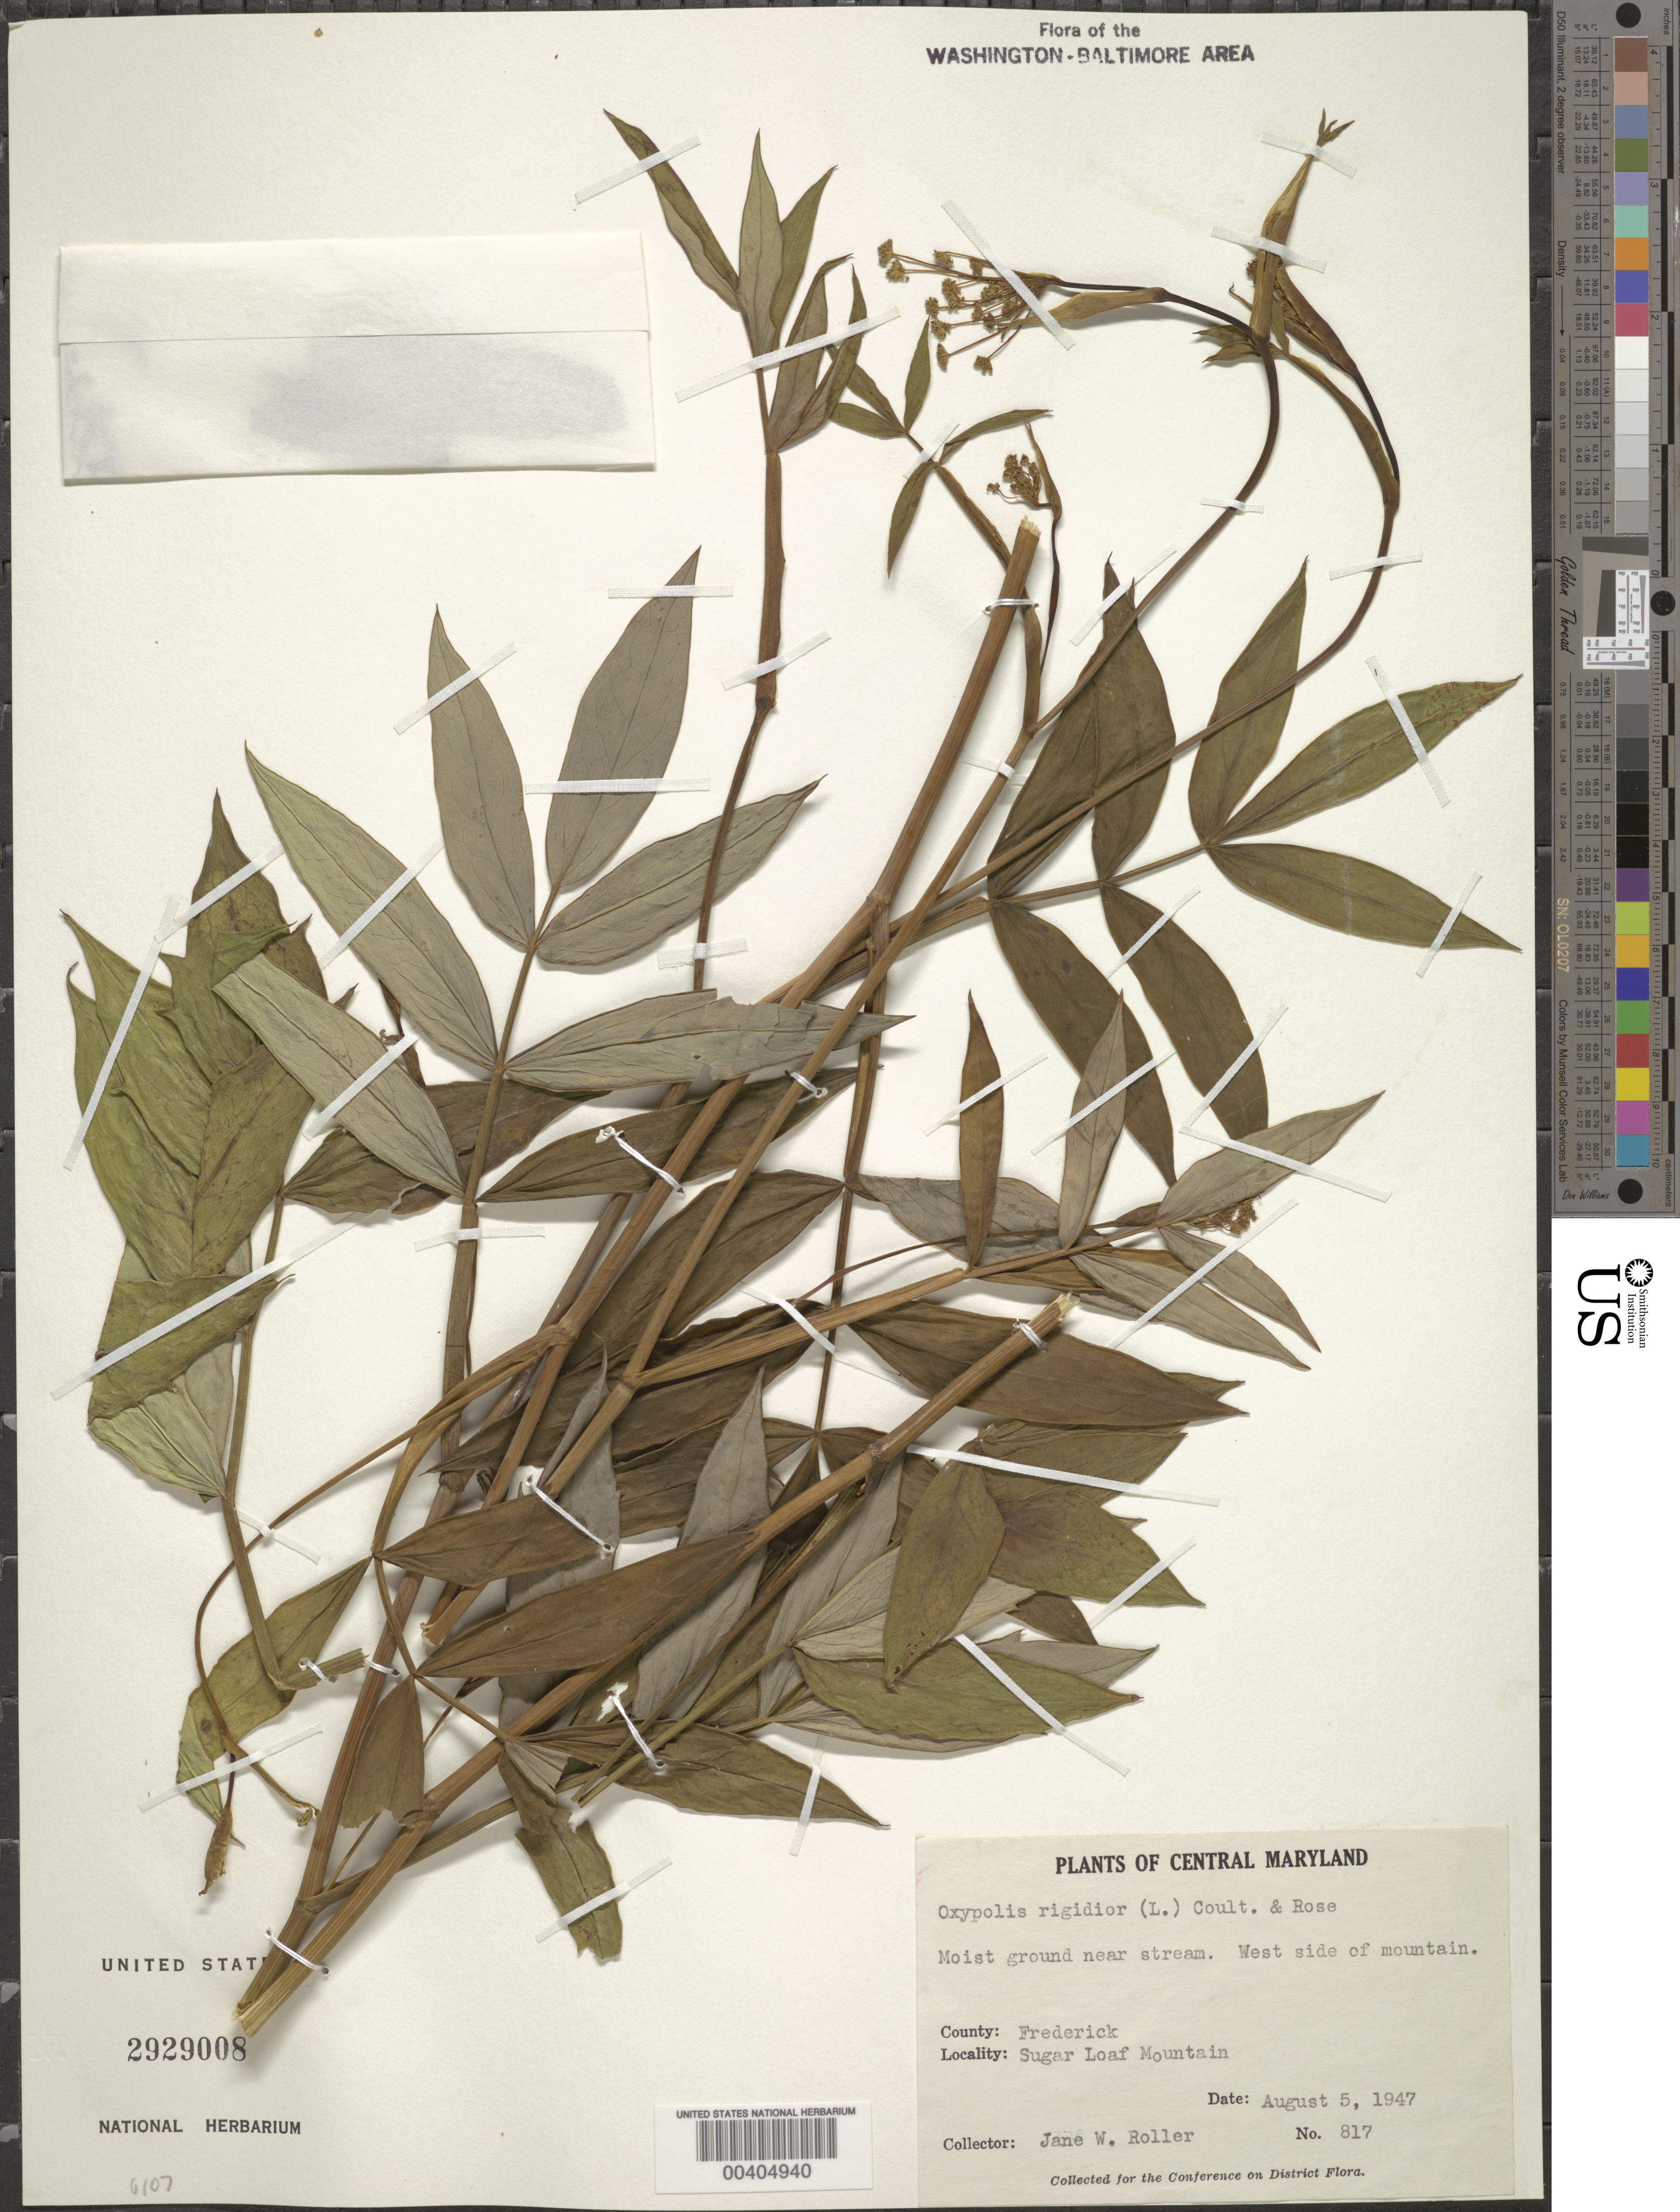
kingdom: Plantae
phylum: Tracheophyta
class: Magnoliopsida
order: Apiales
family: Apiaceae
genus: Oxypolis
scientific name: Oxypolis rigidior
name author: (L.) Raf.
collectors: J. W. Roller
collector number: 817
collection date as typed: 05 Aug 1947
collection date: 1947-08-05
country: United States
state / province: Maryland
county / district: Frederick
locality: Sugarloaf Mountain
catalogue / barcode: US 2929008